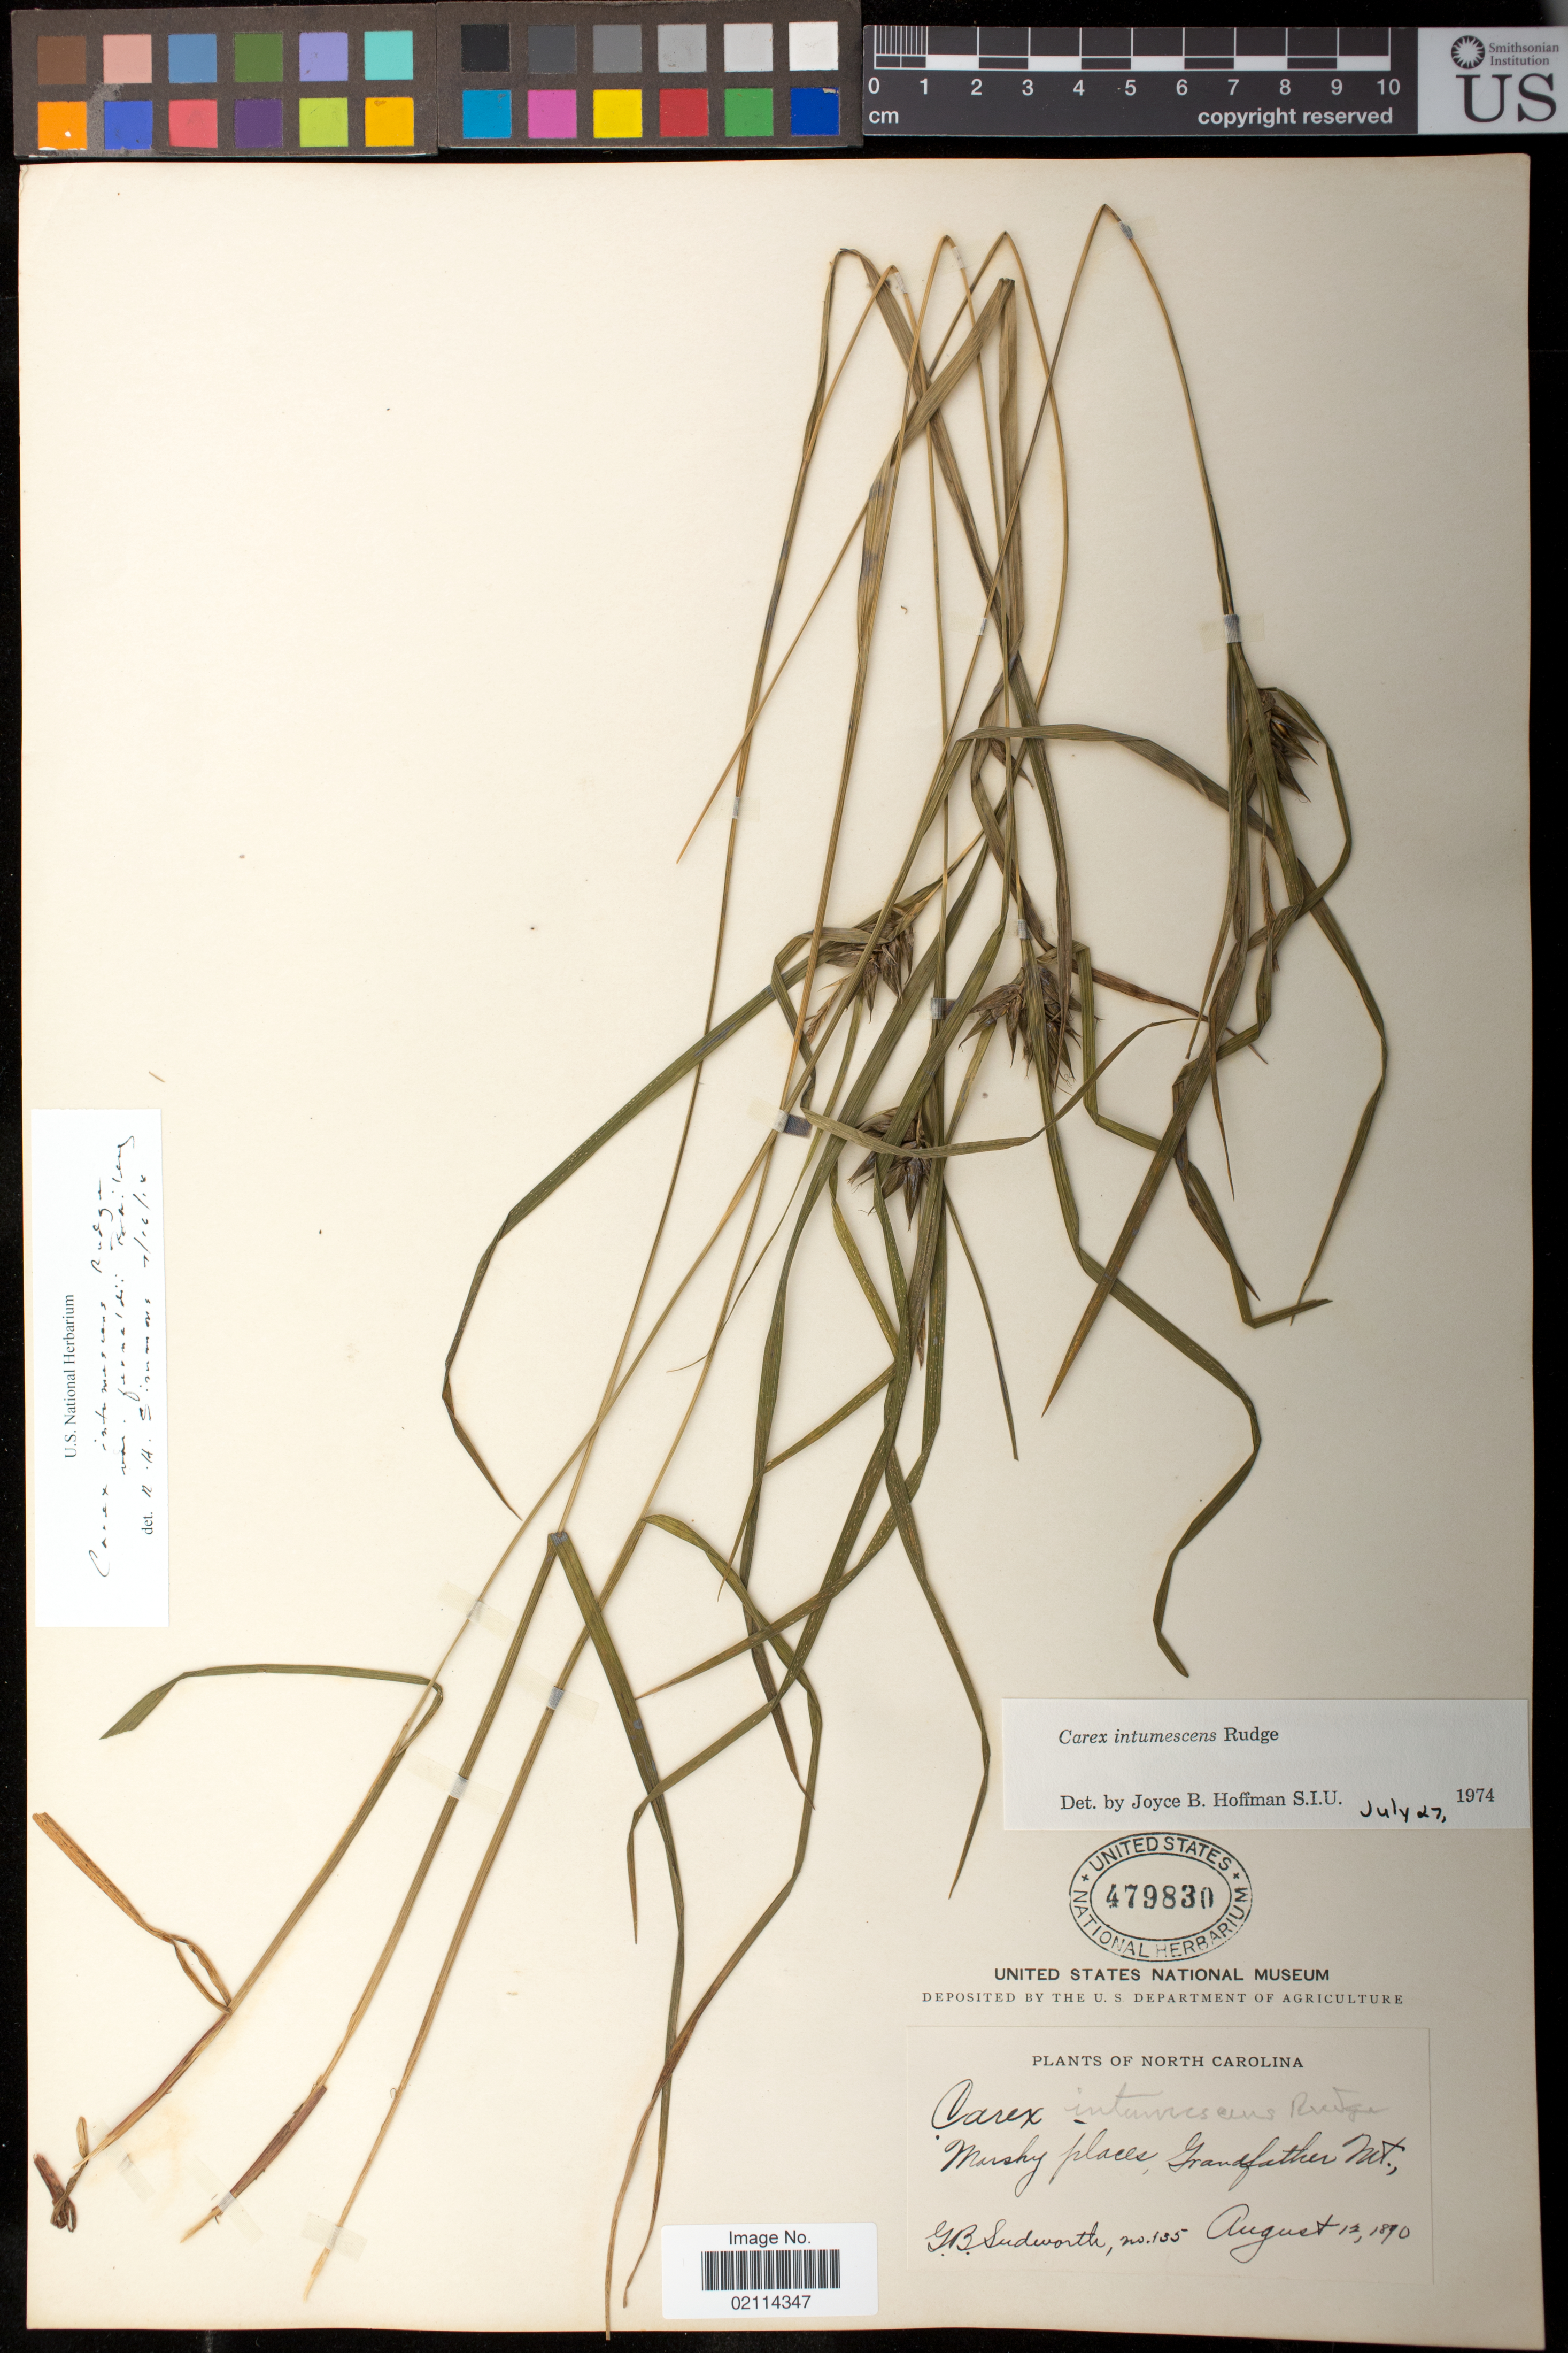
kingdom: Plantae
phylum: Tracheophyta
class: Liliopsida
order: Poales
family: Cyperaceae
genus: Carex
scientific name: Carex intumescens var. fernaldii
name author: L.H. Bailey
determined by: Simmons, R. H., (UNITED STATES)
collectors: G. B. Sudworth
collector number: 135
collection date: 1890-08-12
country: United States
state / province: North Carolina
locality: Marshy places, Grandfather Mt.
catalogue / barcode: US 479830